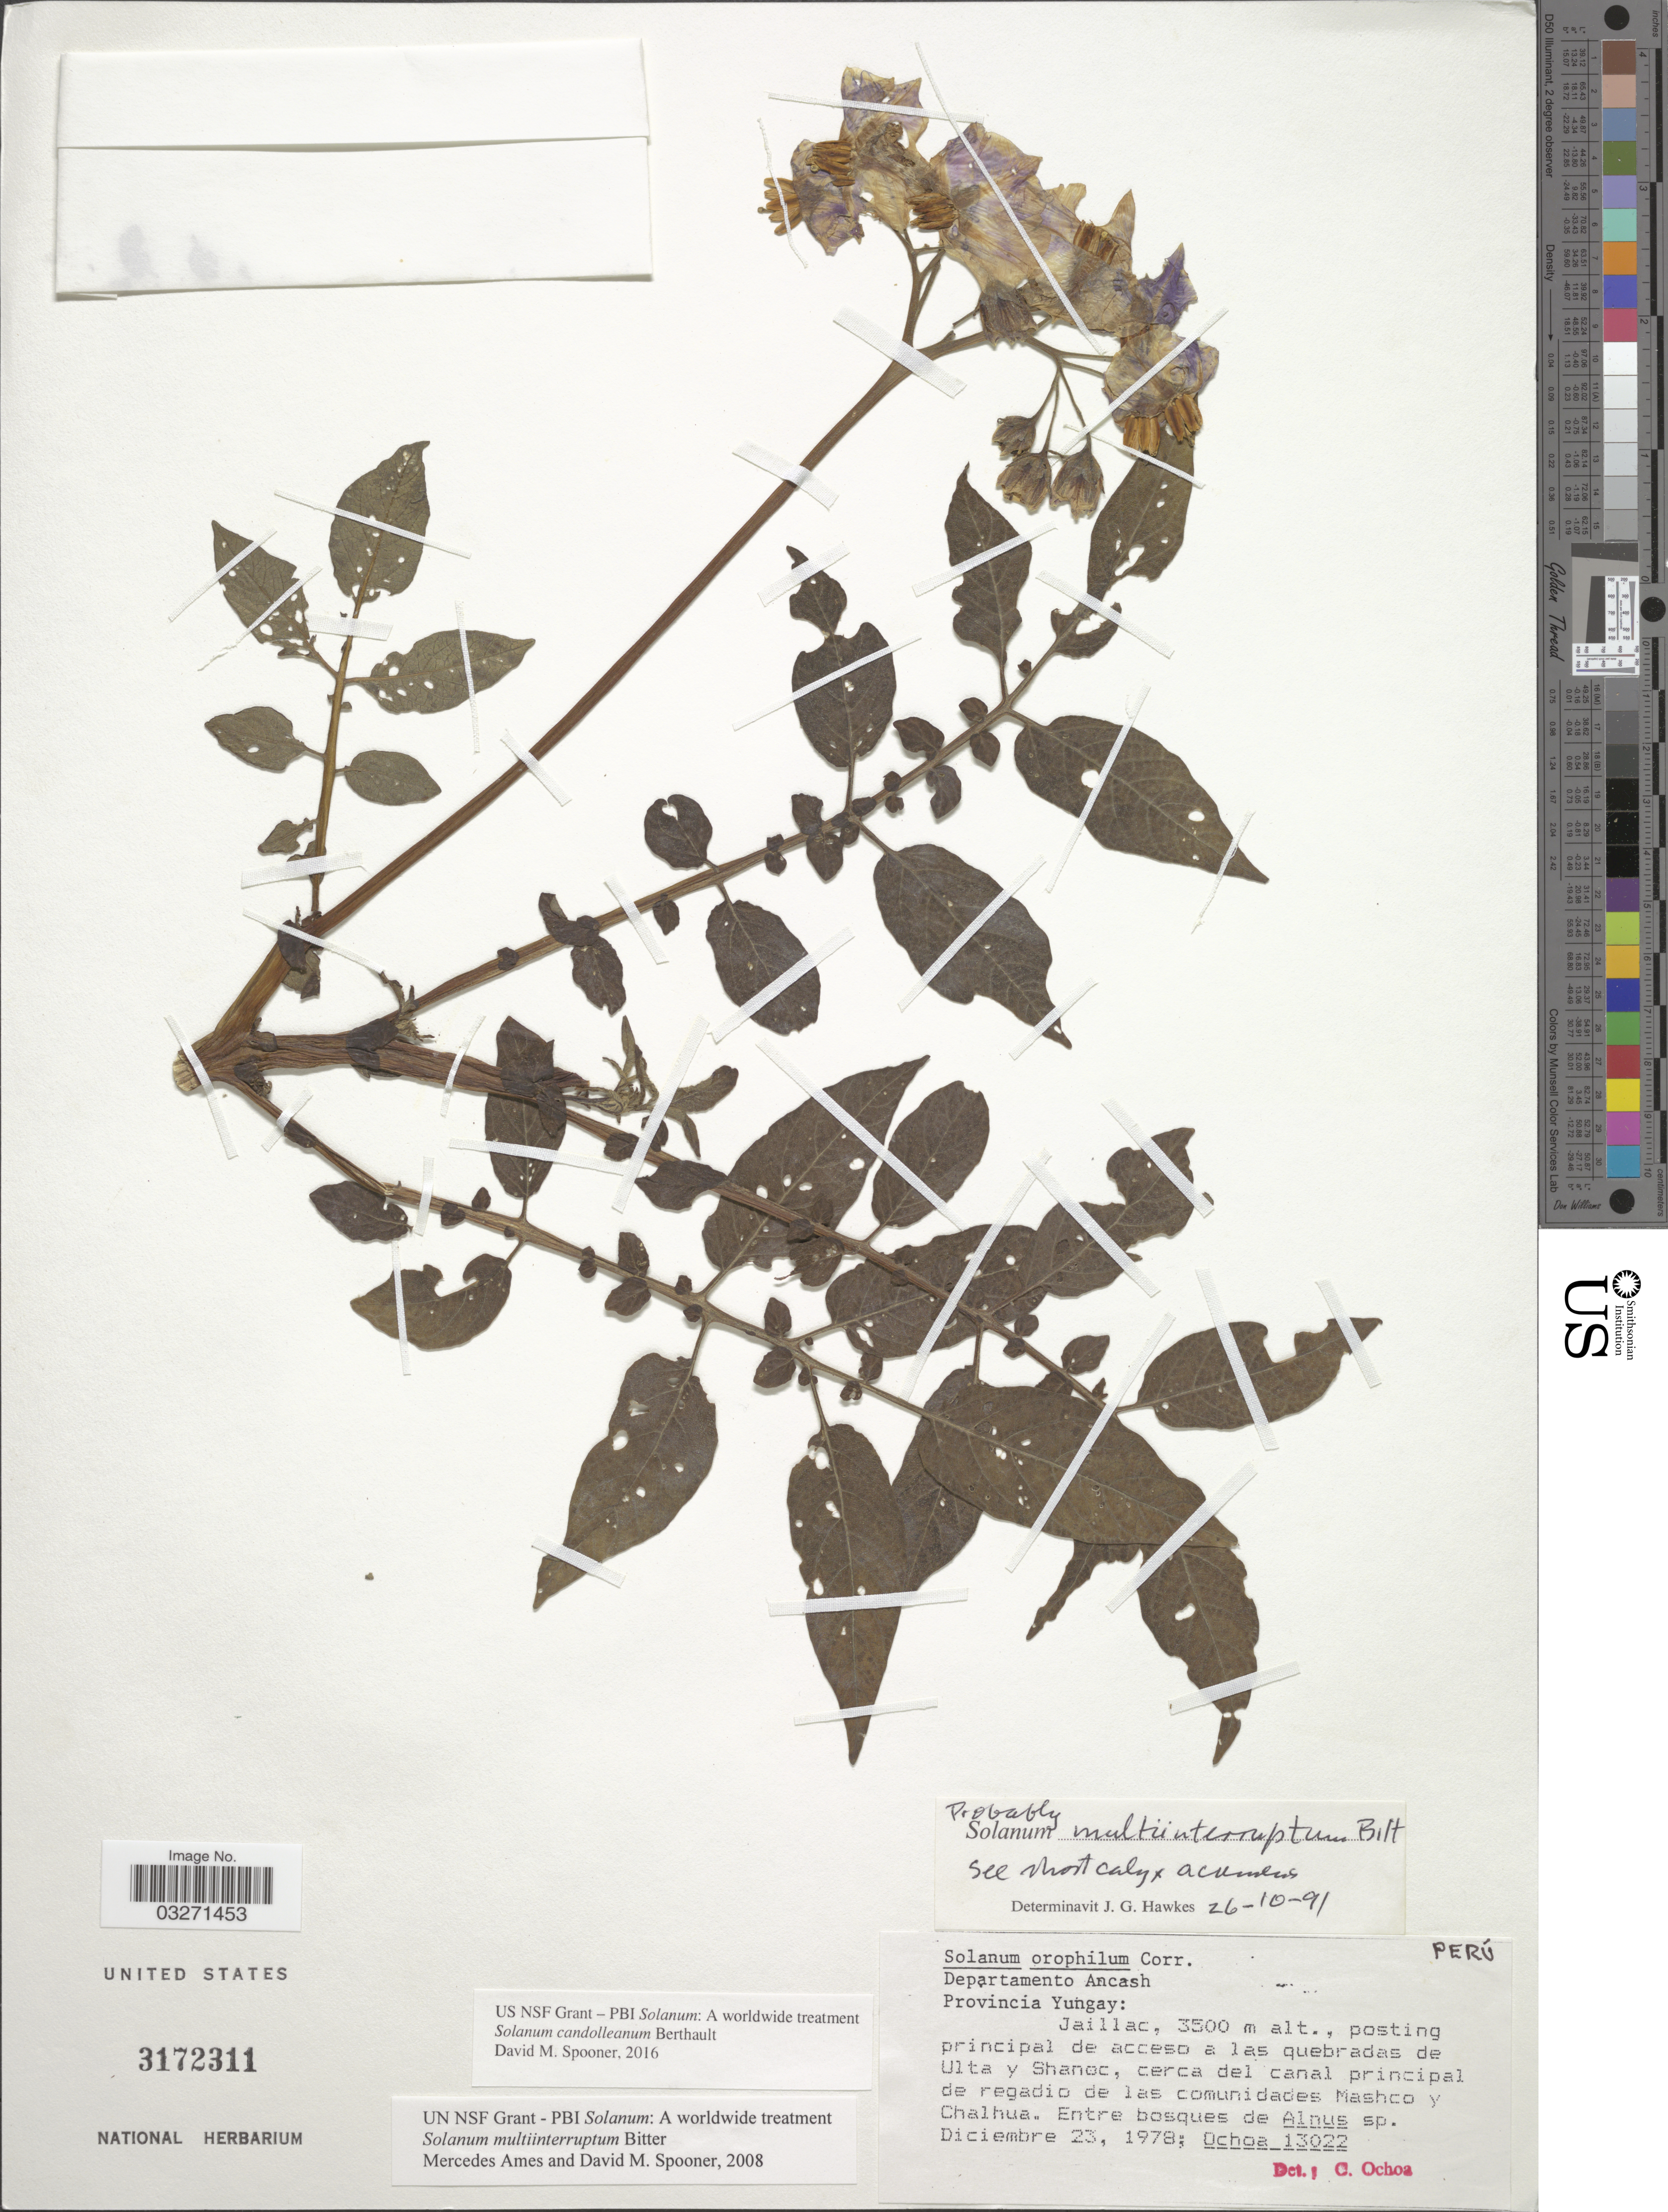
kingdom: Plantae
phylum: Tracheophyta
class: Magnoliopsida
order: Solanales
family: Solanaceae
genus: Solanum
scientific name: Solanum candolleanum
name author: Berthault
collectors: -. Ochoa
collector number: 13022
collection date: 1978-12-23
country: Peru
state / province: Ancash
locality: Departamento Ancash. Provincia Yungay: Jaillac, posting principal de acceso a las quebradas de Ulta y Shanoc, cerca del canal principal de regadio de las comunidades Mashco y Chalhua.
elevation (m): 3500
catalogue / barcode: US 3172311